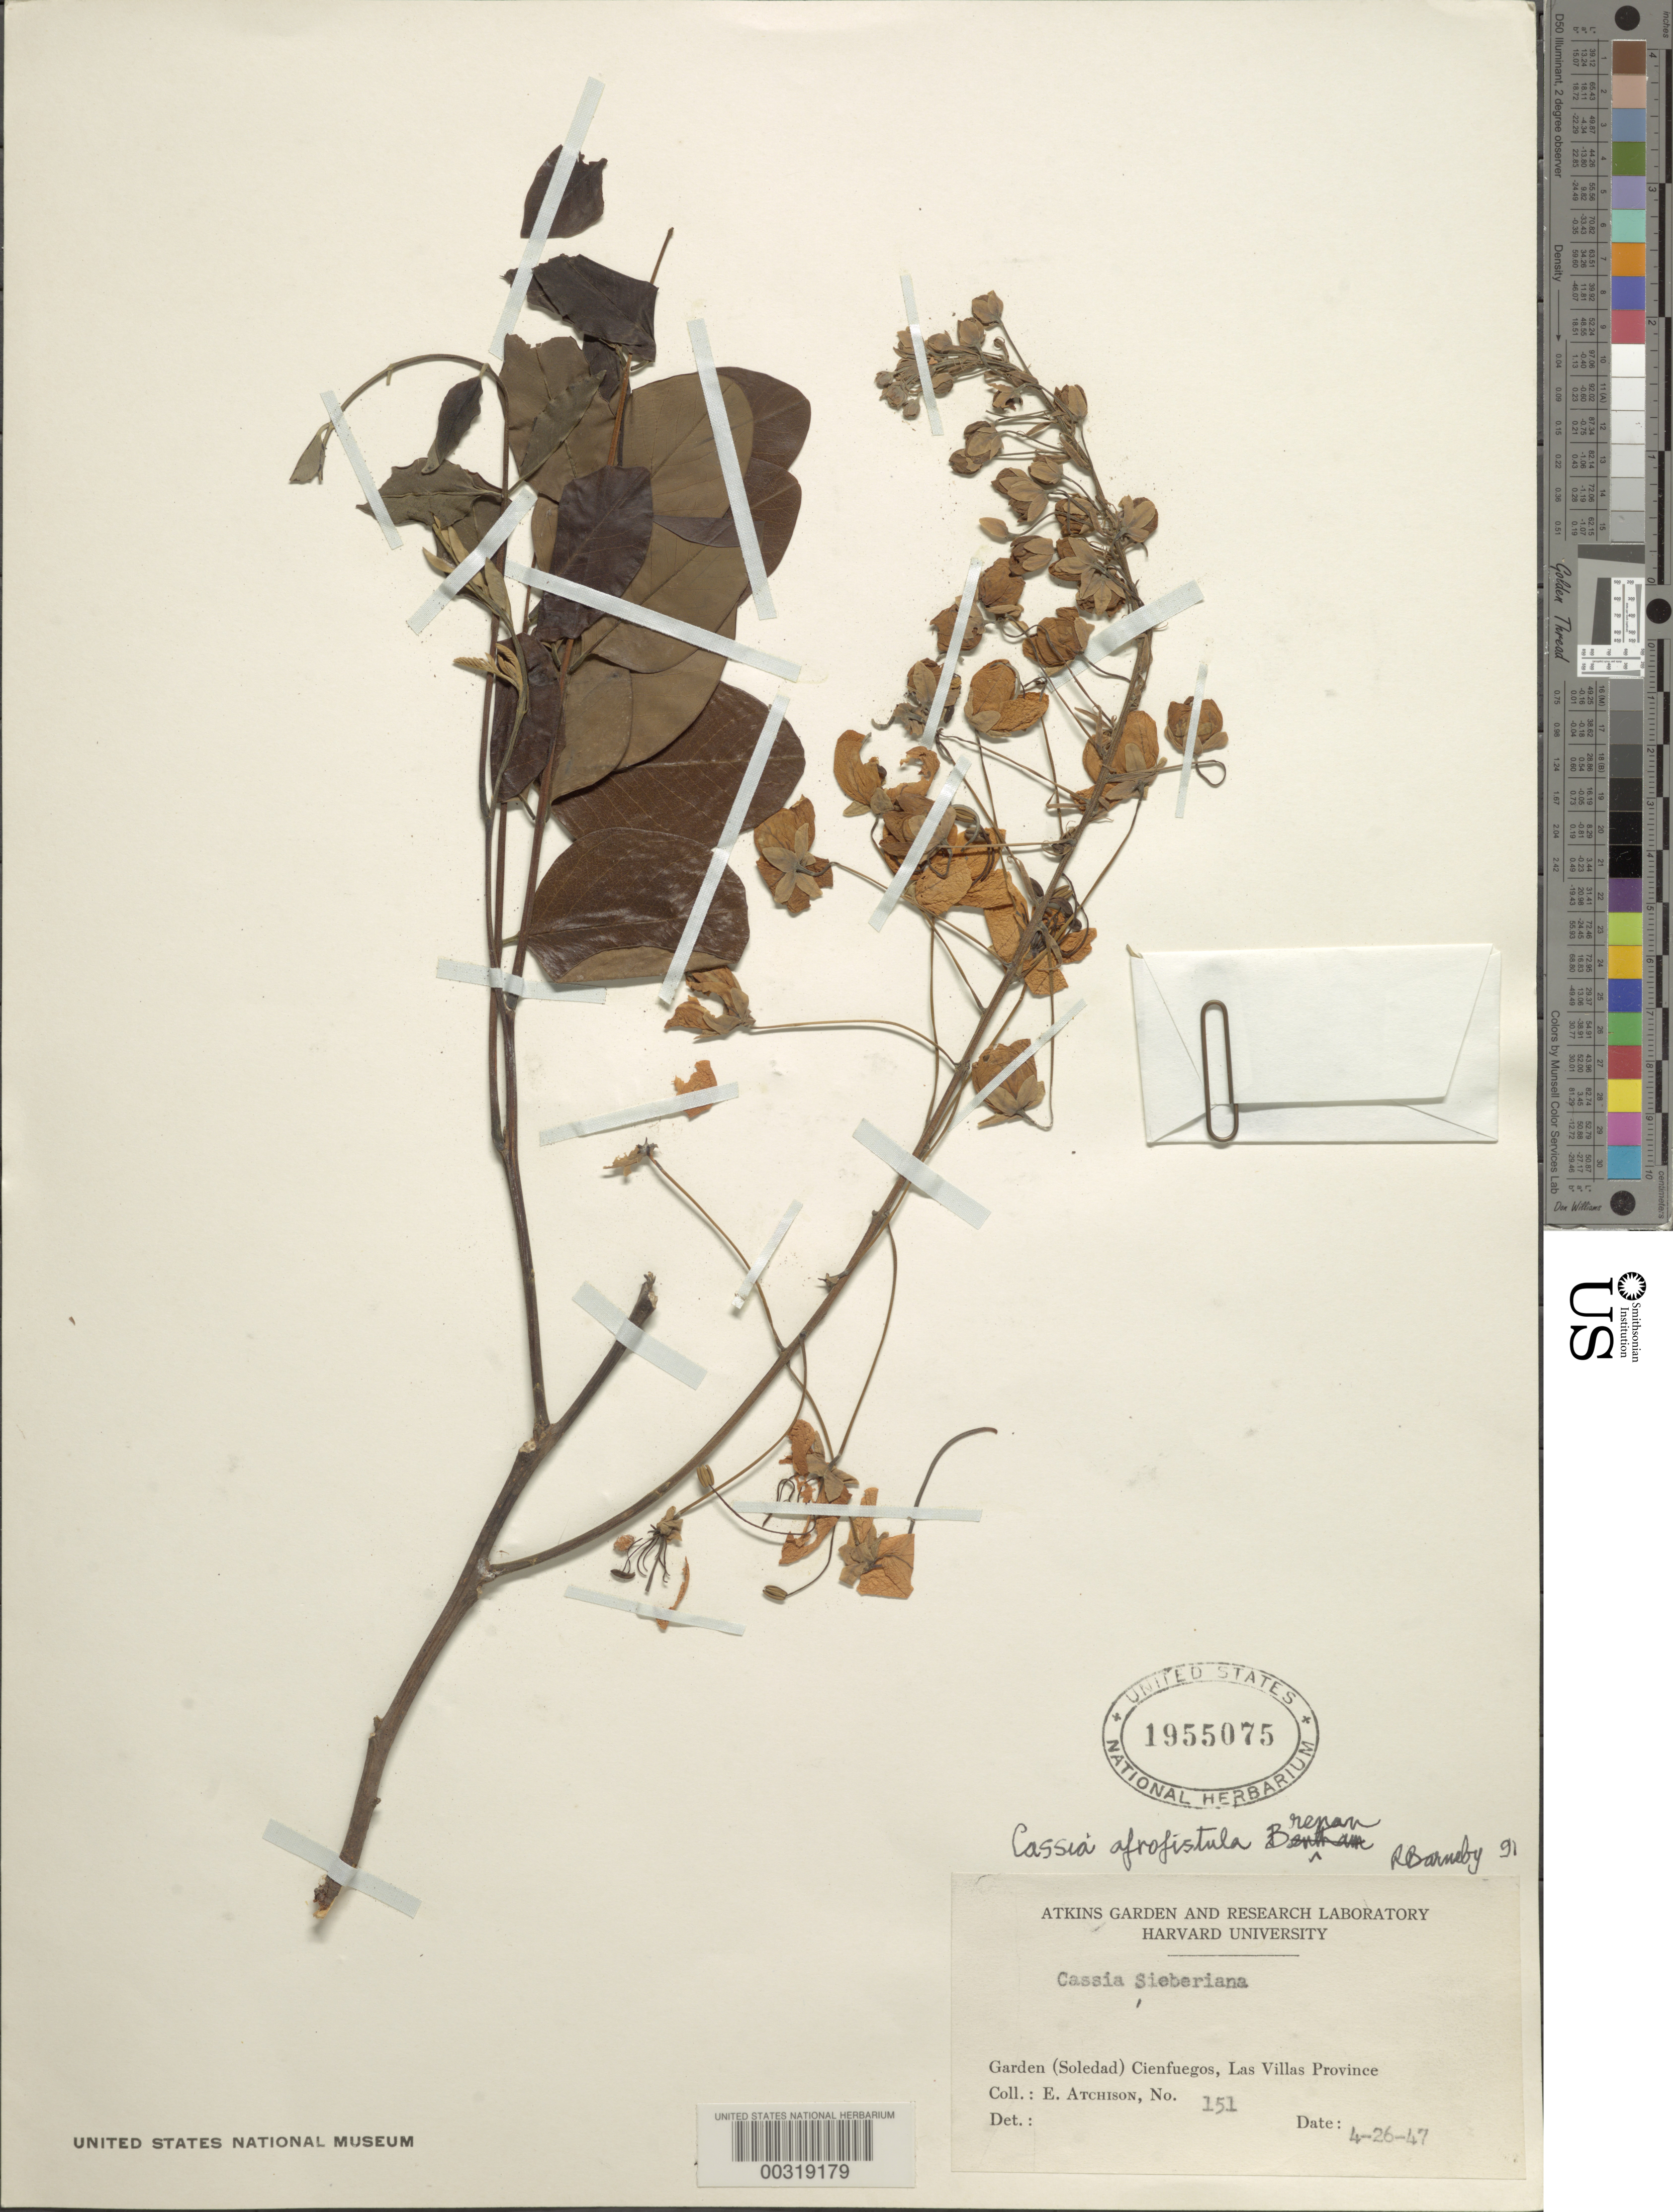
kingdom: Plantae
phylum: Tracheophyta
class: Magnoliopsida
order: Fabales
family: Fabaceae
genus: Cassia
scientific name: Cassia afrofistula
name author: Brenan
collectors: E. Atchison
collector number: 151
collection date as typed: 26 Apr 1947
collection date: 1947-04-26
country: Cuba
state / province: Las Villas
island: Greater Antilles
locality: Garden (soledad) cienfuegos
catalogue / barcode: US 1955075